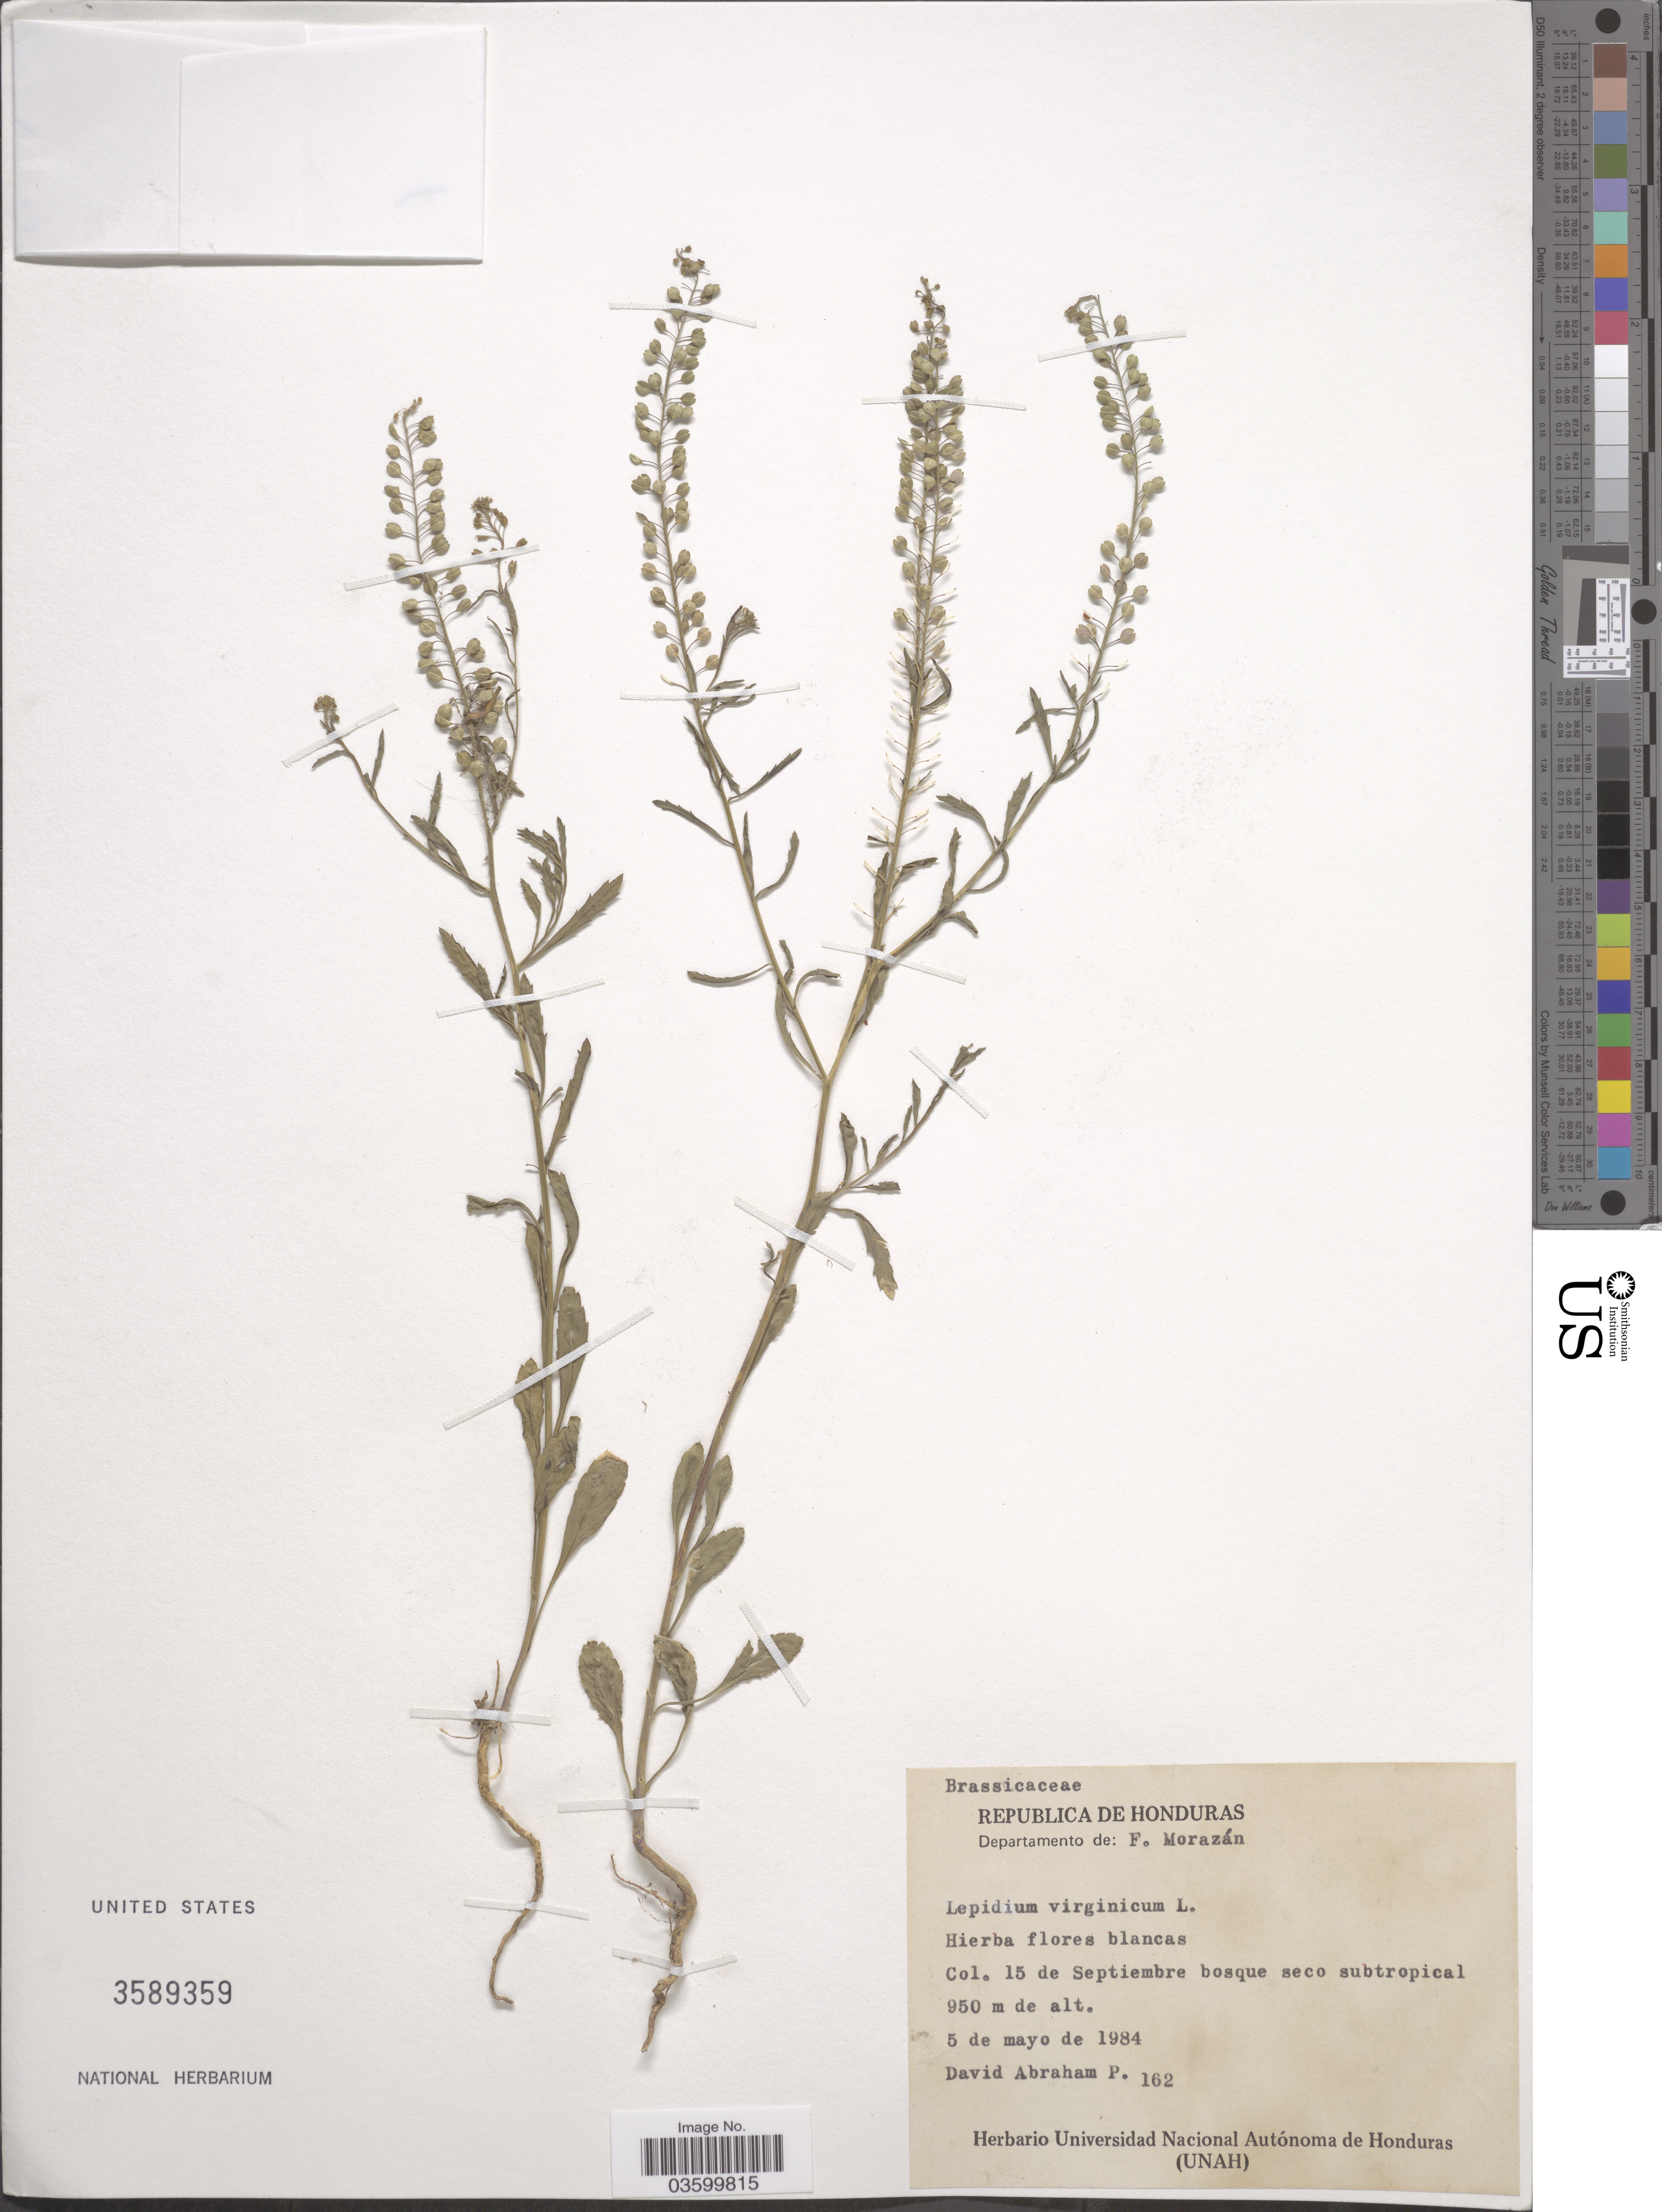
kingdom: Plantae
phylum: Tracheophyta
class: Magnoliopsida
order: Brassicales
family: Brassicaceae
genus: Lepidium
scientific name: Lepidium virginicum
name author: L.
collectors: D. Abraham P.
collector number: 162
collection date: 1984-05-05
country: Honduras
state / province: Fco. Morazán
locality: Departamento de: F. Morazán. 15 de Septiembre bosque seco subtropical.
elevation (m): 950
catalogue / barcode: US 3589359